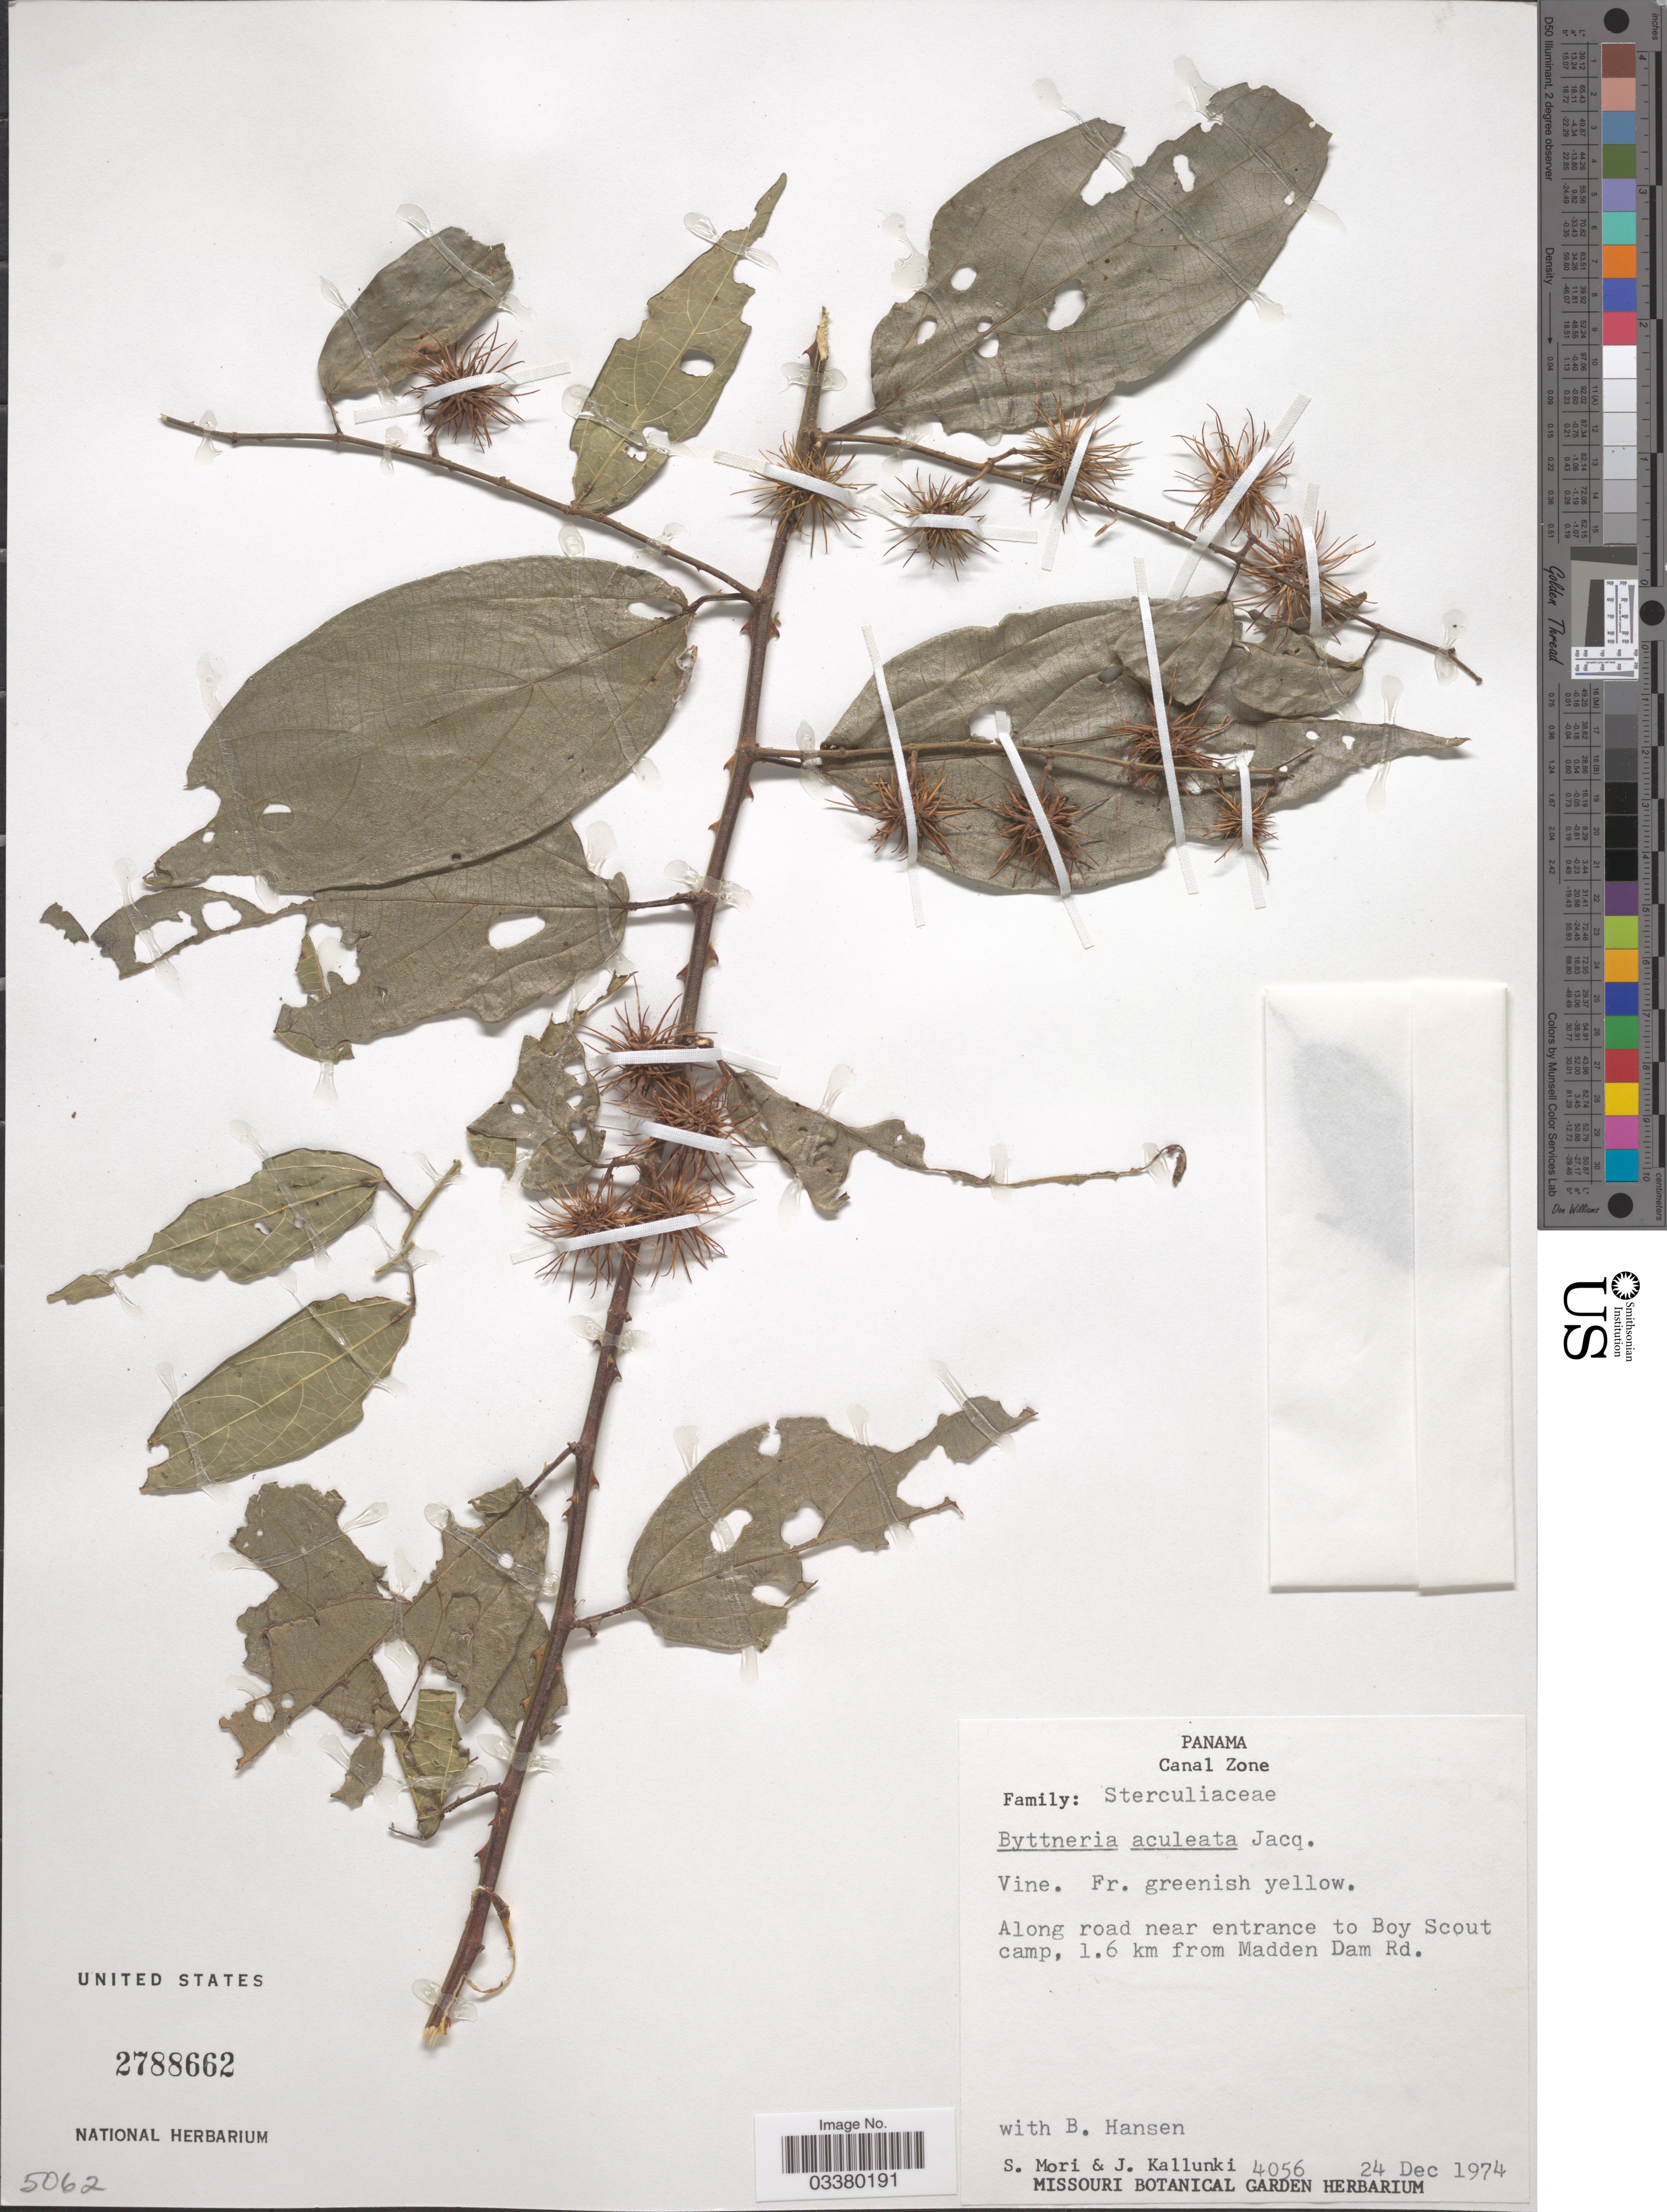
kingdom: Plantae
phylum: Tracheophyta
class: Magnoliopsida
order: Malvales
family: Malvaceae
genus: Byttneria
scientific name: Byttneria aculeata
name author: (Jacq.) Jacq.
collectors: S. Mori, J. Kallunki & B. Hansen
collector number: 4056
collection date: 1974-12-24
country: Panama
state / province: Colón / Panamá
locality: Canal Zone. Along road near entrance to Boy Scout camp, 1.6 km from Madden Dam Rd.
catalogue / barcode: US 2788662